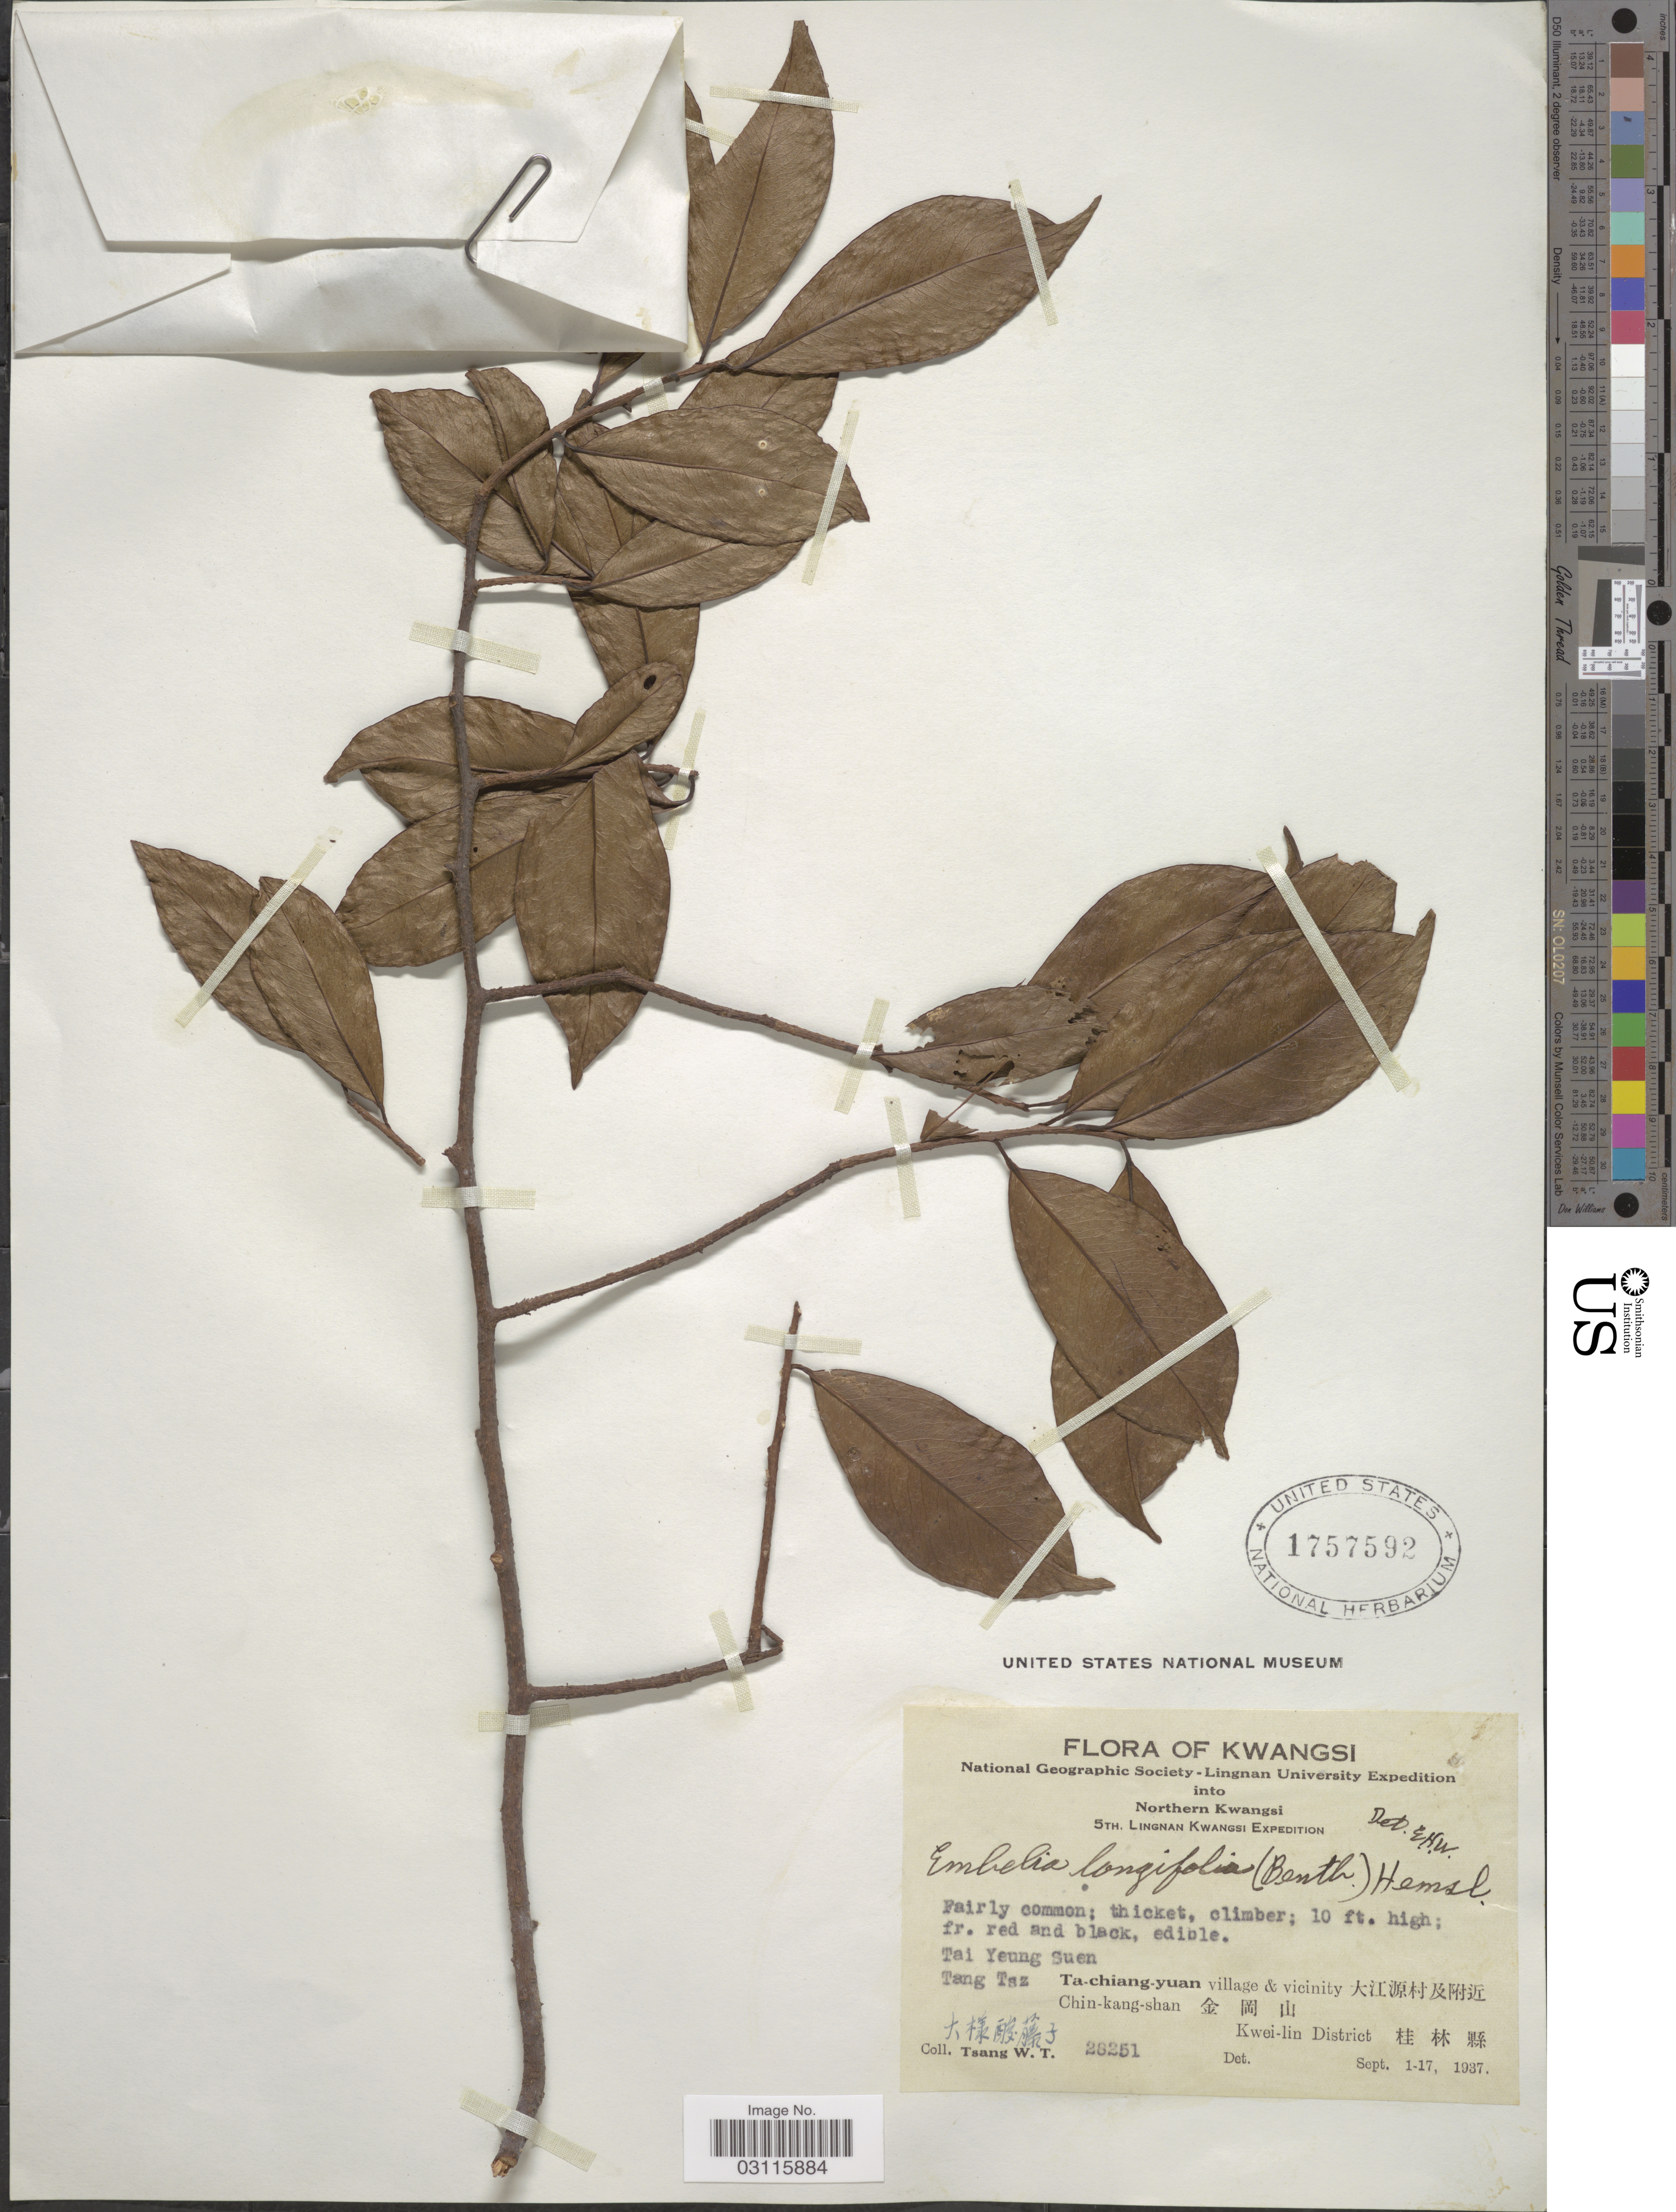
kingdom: Plantae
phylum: Tracheophyta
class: Magnoliopsida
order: Ericales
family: Primulaceae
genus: Embelia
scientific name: Embelia longifolia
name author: (Benth.) Hemsl.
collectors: W. T. Tsang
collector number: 28251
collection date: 1937-09-01/1937-09-17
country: China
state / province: Guangxi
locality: Kwangsi. Northern Kwangsi. Tai Yeung Suen. Tang Tsz, Ta-chiang-yuan village & vicinity. Chin-kan-shan, Kwei-lin District.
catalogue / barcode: US 1757592